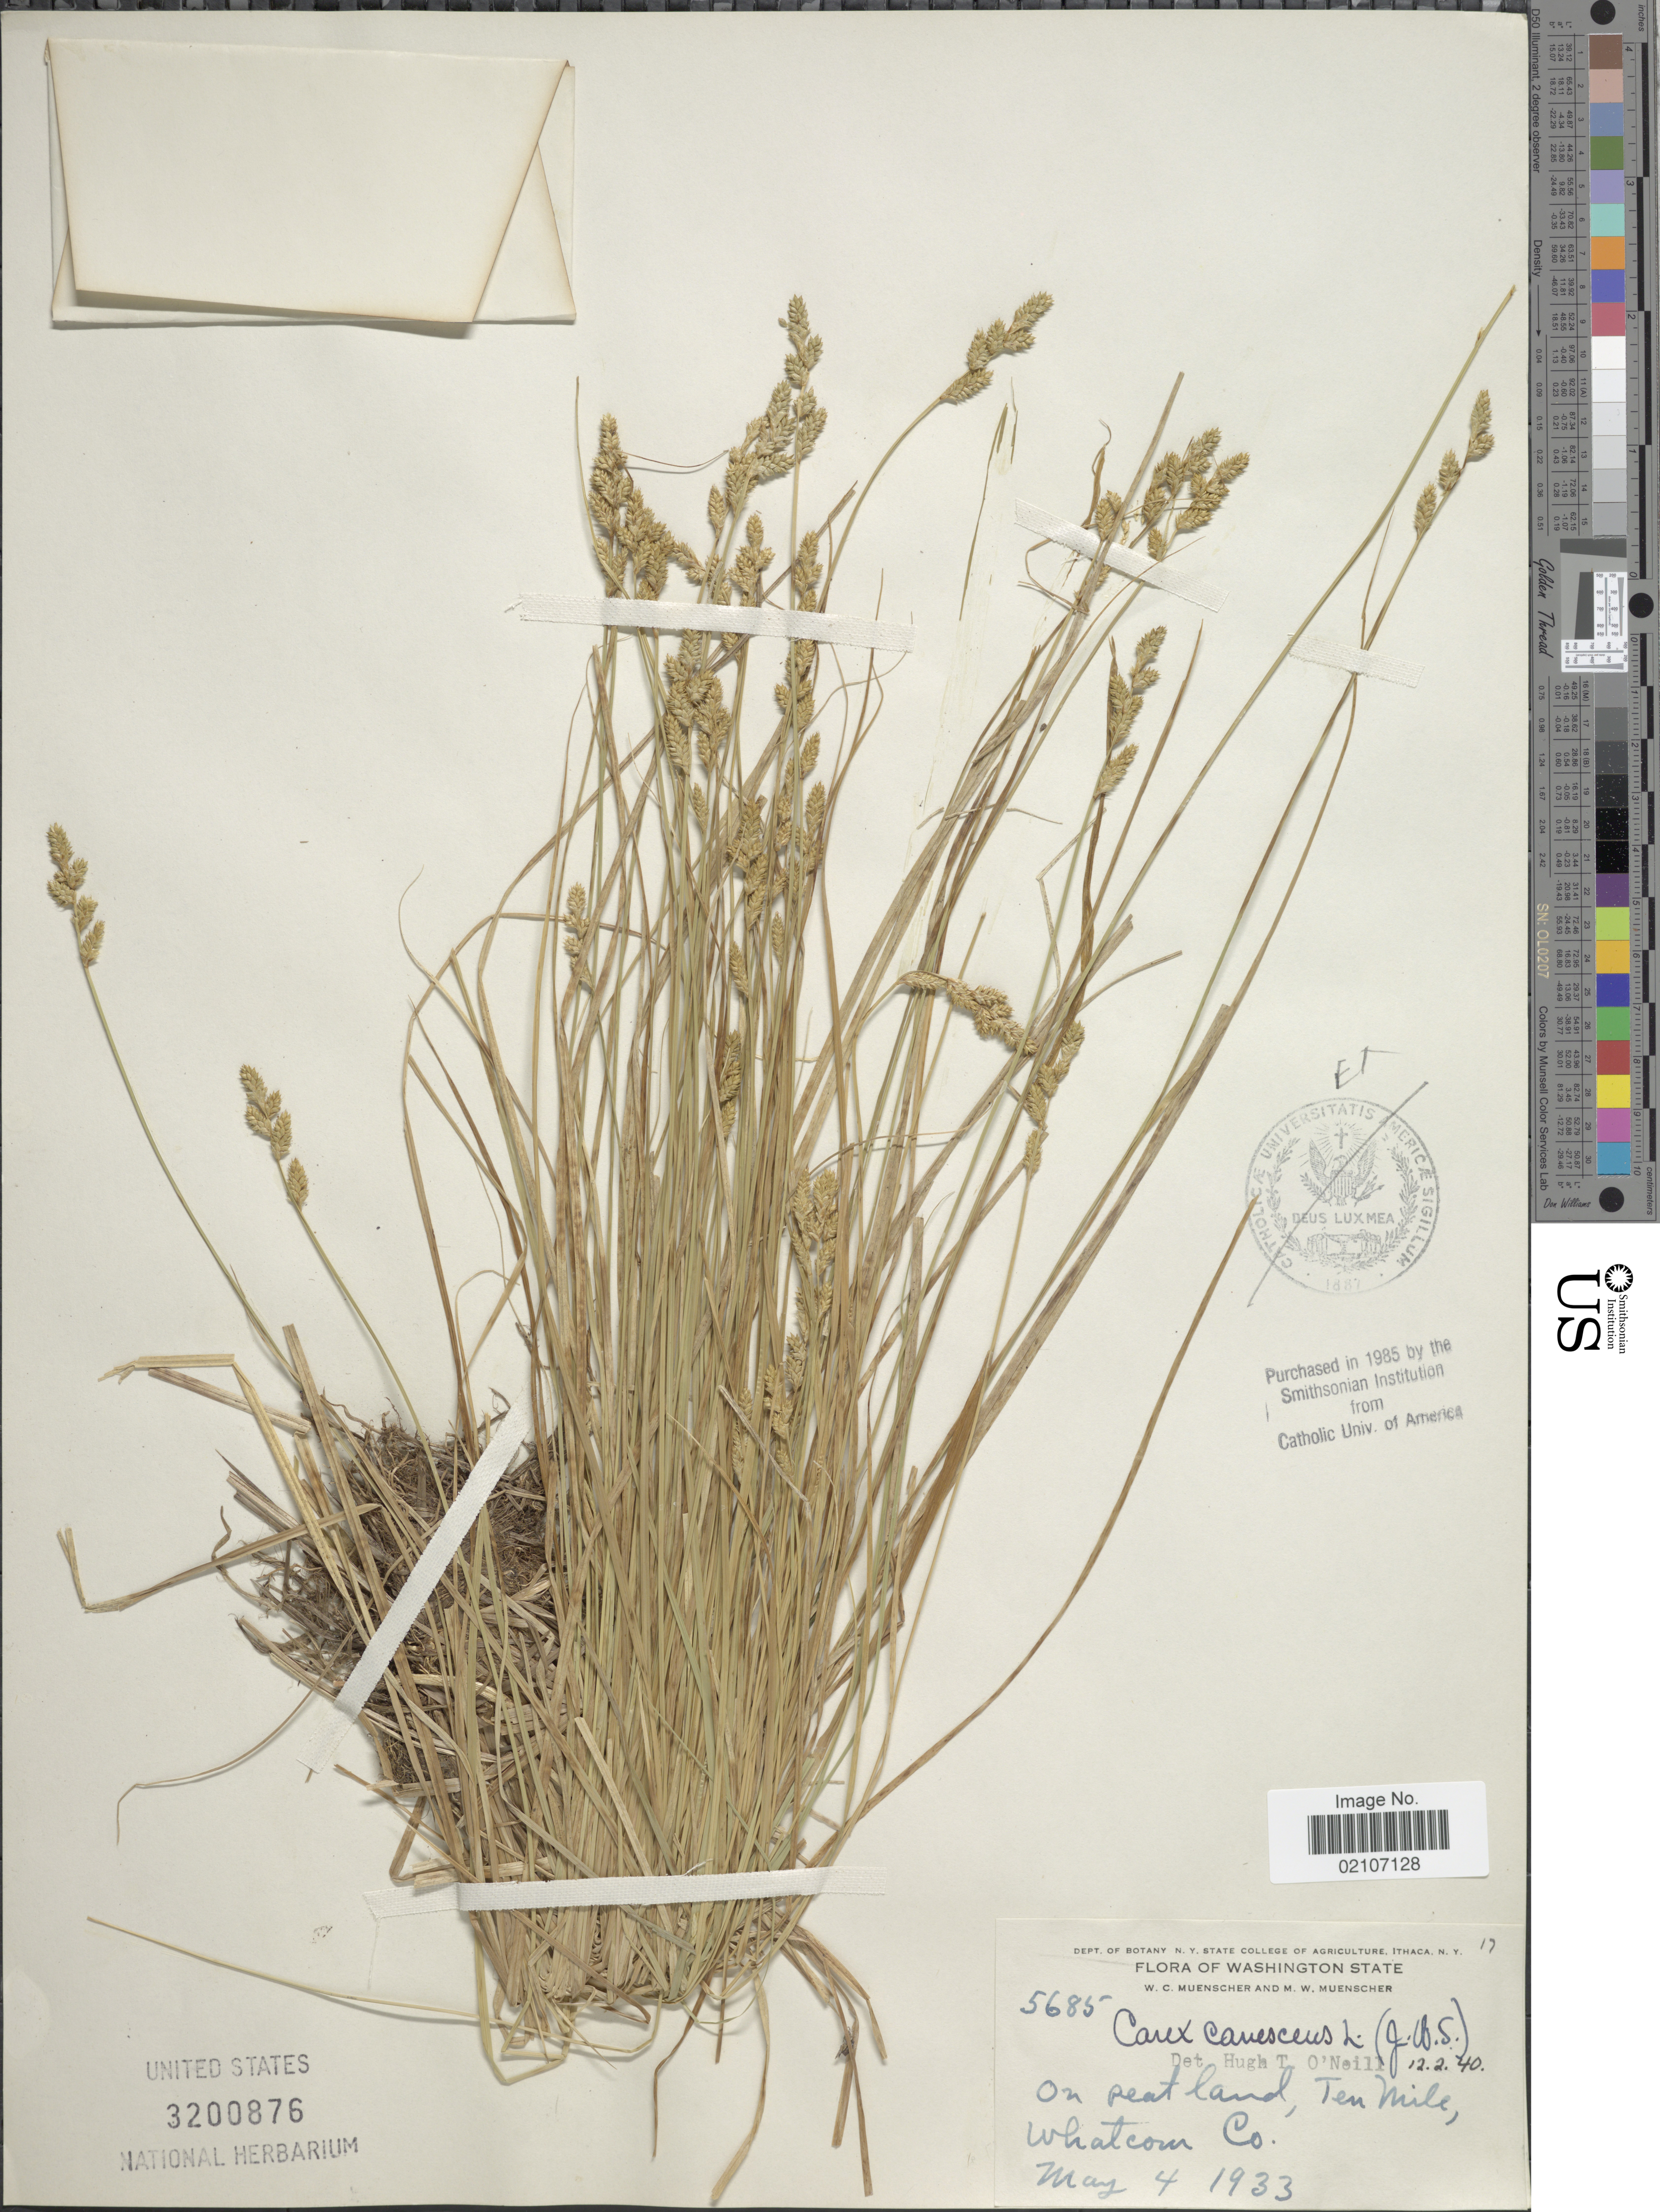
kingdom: Plantae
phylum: Tracheophyta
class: Liliopsida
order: Poales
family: Cyperaceae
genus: Carex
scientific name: Carex canescens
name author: L.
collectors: W. Muenscher & M. Muenscher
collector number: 5685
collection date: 1933-05-04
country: United States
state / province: Washington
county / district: Whatcom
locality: On peat land, Ten mile, Whatcom Co.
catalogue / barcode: US 3200876